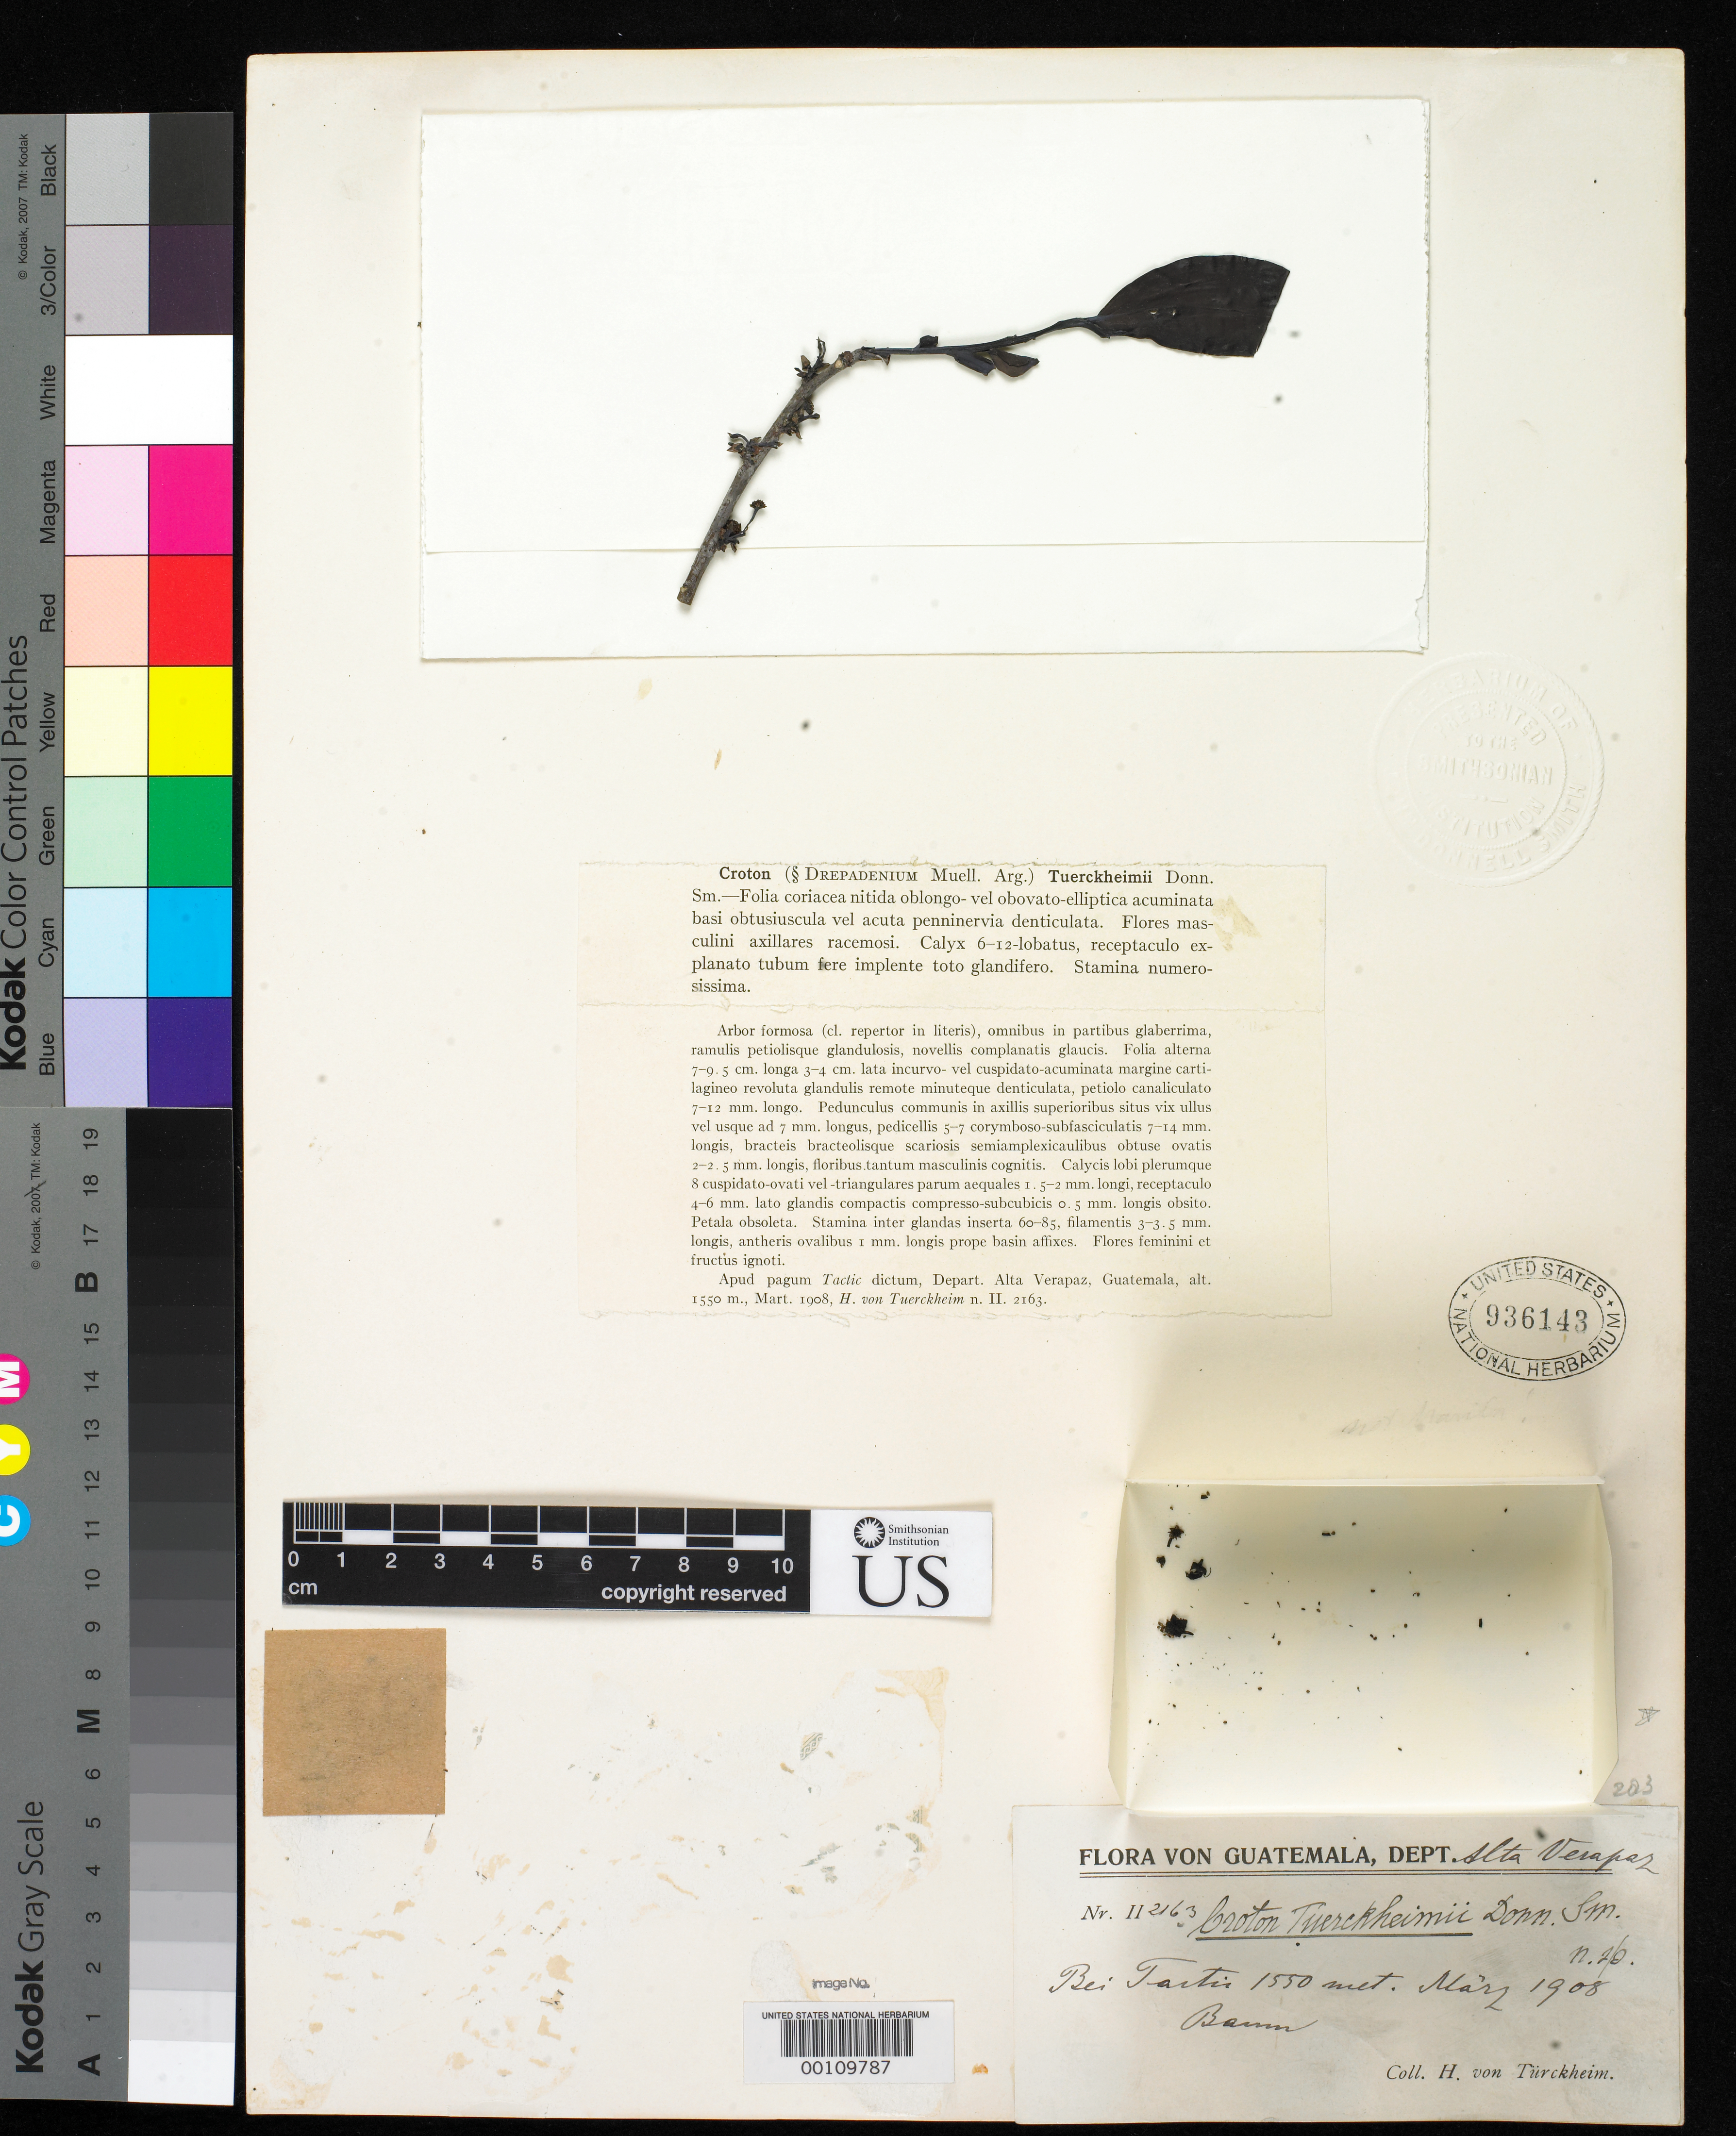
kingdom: Plantae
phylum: Tracheophyta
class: Magnoliopsida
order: Malpighiales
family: Euphorbiaceae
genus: Croton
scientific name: Croton tuerckheimii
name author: Donn. Sm.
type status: Type Collection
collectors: H. von Türckheim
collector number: II 2163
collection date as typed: Mar 1908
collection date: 1908-03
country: Guatemala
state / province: Alta Verapaz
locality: Tactic.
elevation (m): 1555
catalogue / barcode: US 936143